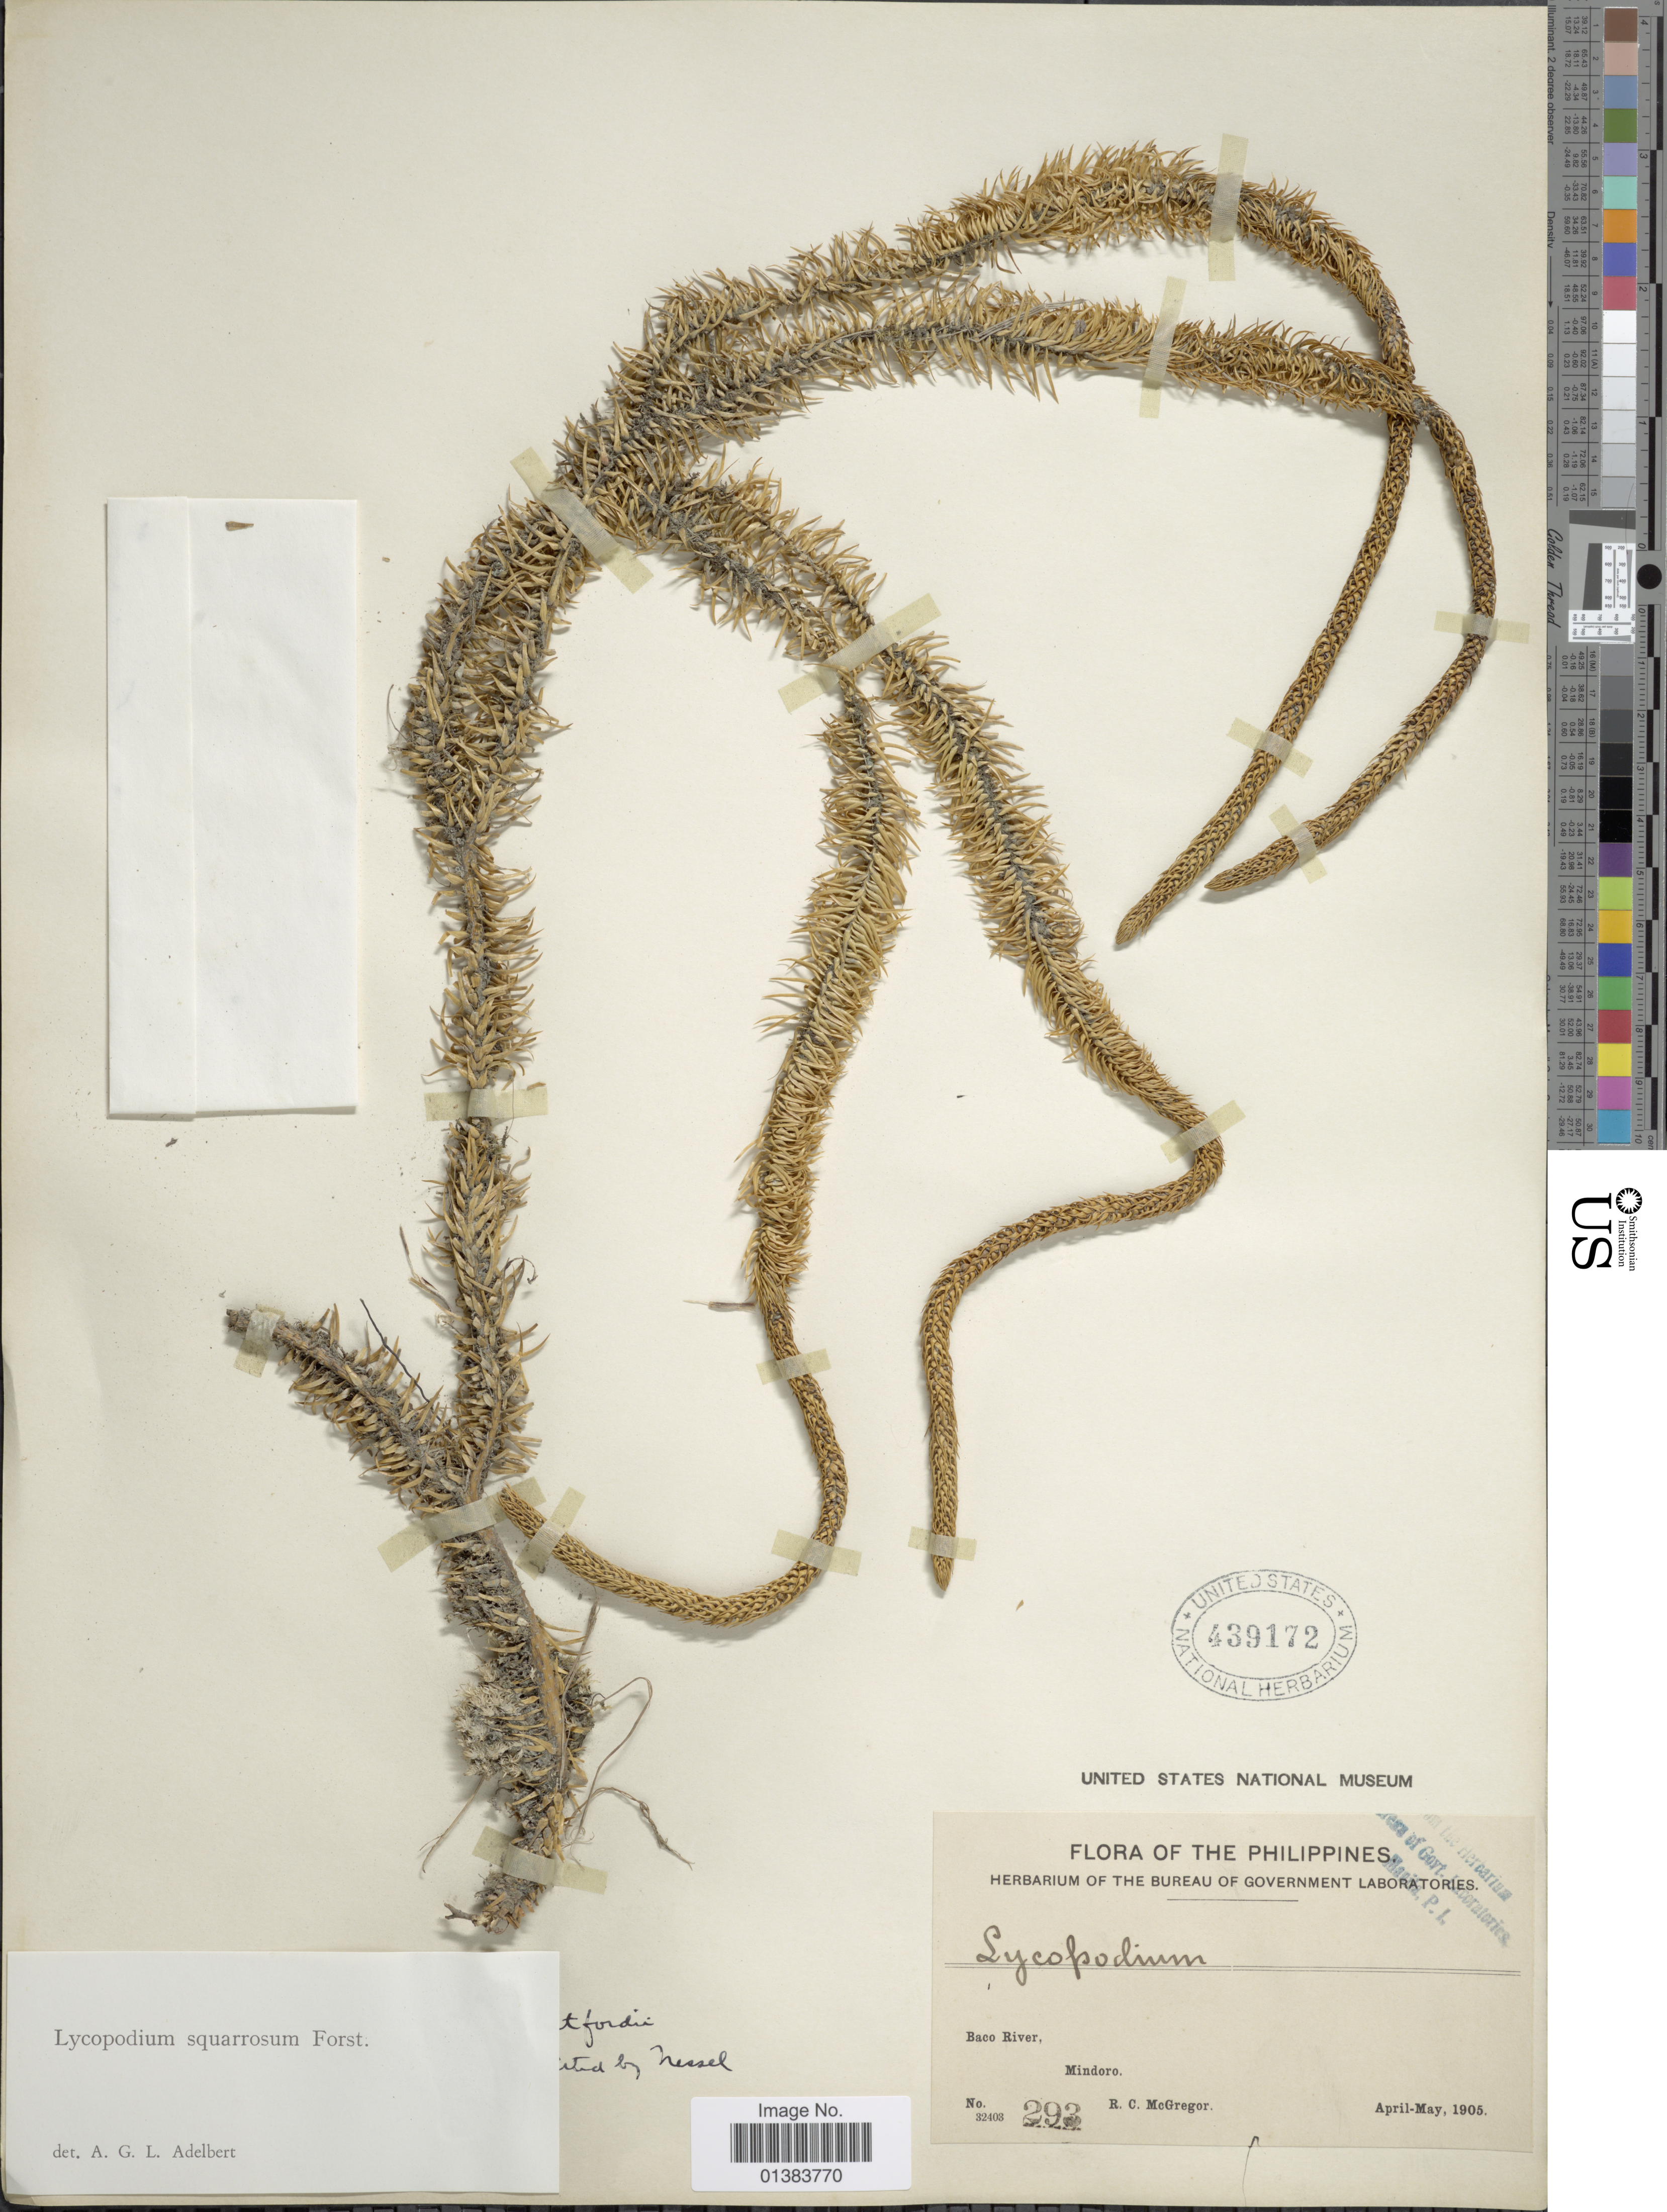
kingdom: Plantae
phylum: Tracheophyta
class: Lycopodiopsida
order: Lycopodiales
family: Lycopodiaceae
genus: Phlegmariurus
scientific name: Phlegmariurus magnusianus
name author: (Herter) A. R. Field & Bostock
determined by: Field, A. R.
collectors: R. C. McGregor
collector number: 293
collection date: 1905-04/1905-05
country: Philippines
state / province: Mimaropa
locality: Baco River, Mindoro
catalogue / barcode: US 439172